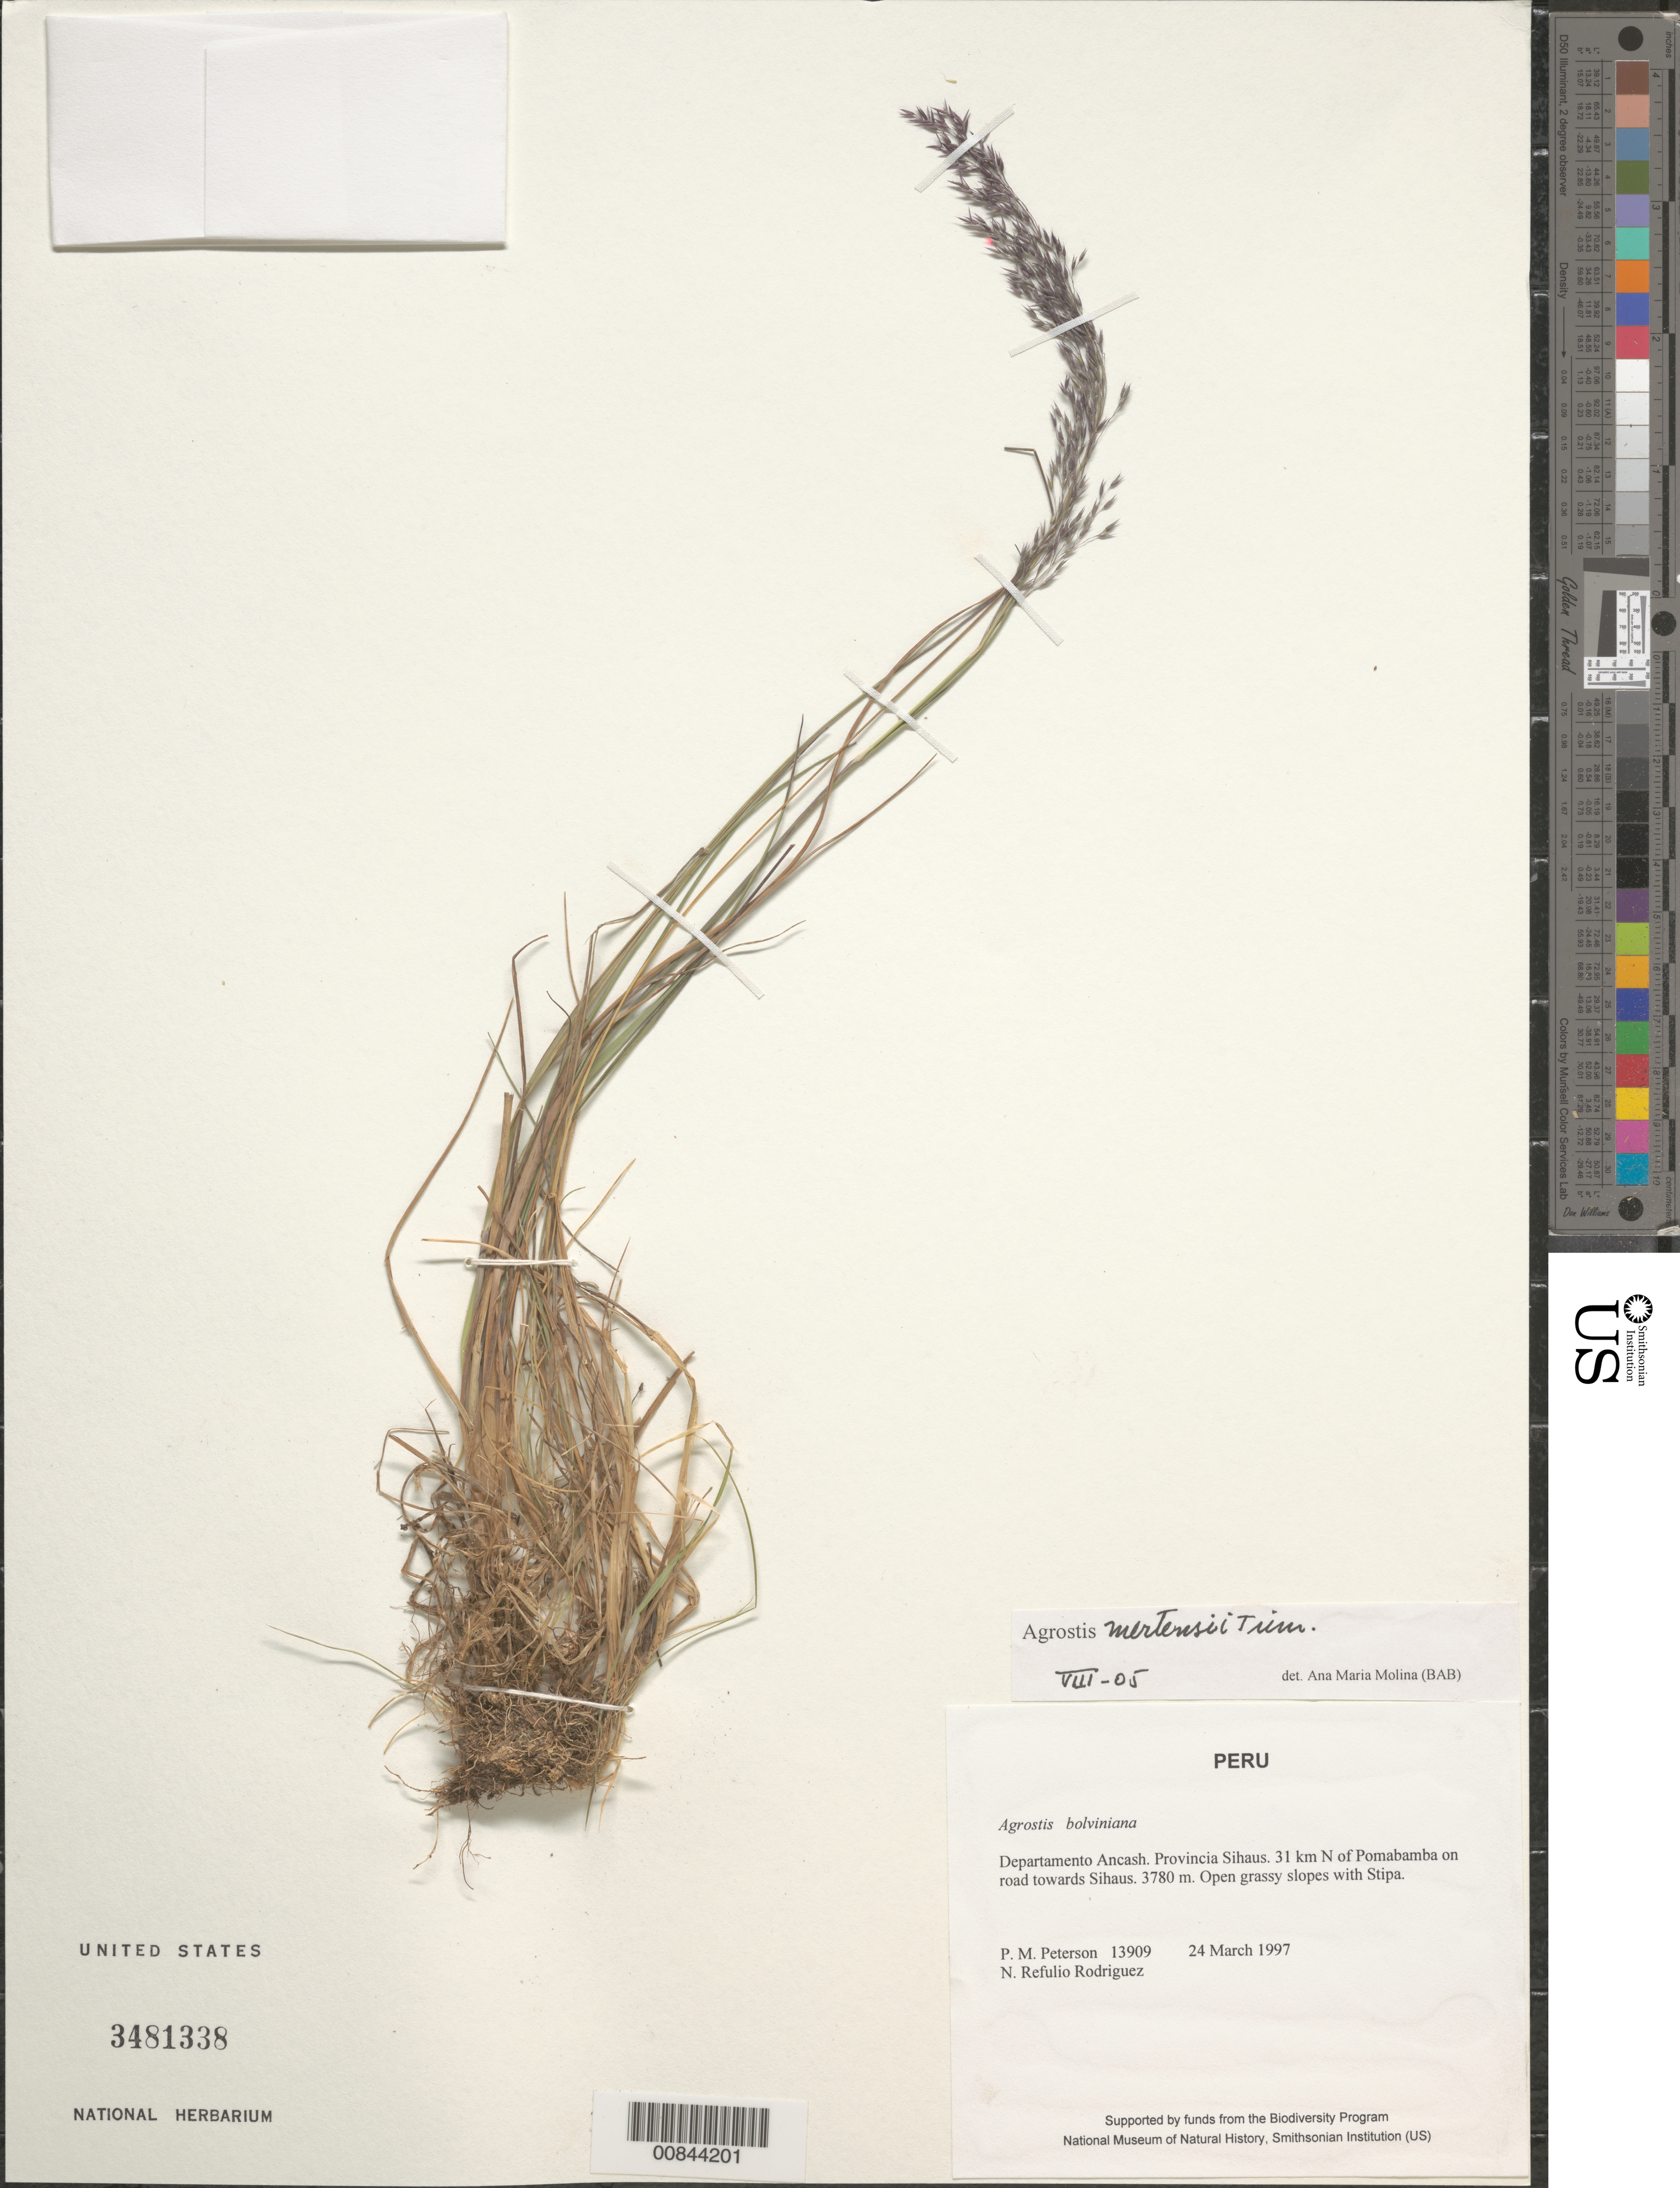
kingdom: Plantae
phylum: Tracheophyta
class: Liliopsida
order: Poales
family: Poaceae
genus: Agrostis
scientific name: Agrostis mertensii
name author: Trin.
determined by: Molina, Ana M. de R.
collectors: P. M. Peterson & N. Refulio-Rodríguez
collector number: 13909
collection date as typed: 24 Mar 1997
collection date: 1997-03-24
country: Peru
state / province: Ancash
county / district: Sihuas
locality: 31 km N of Pomabamba on road towards Sihuas.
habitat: Open grassy slopes with Stipa.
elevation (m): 3780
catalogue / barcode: US 3481338